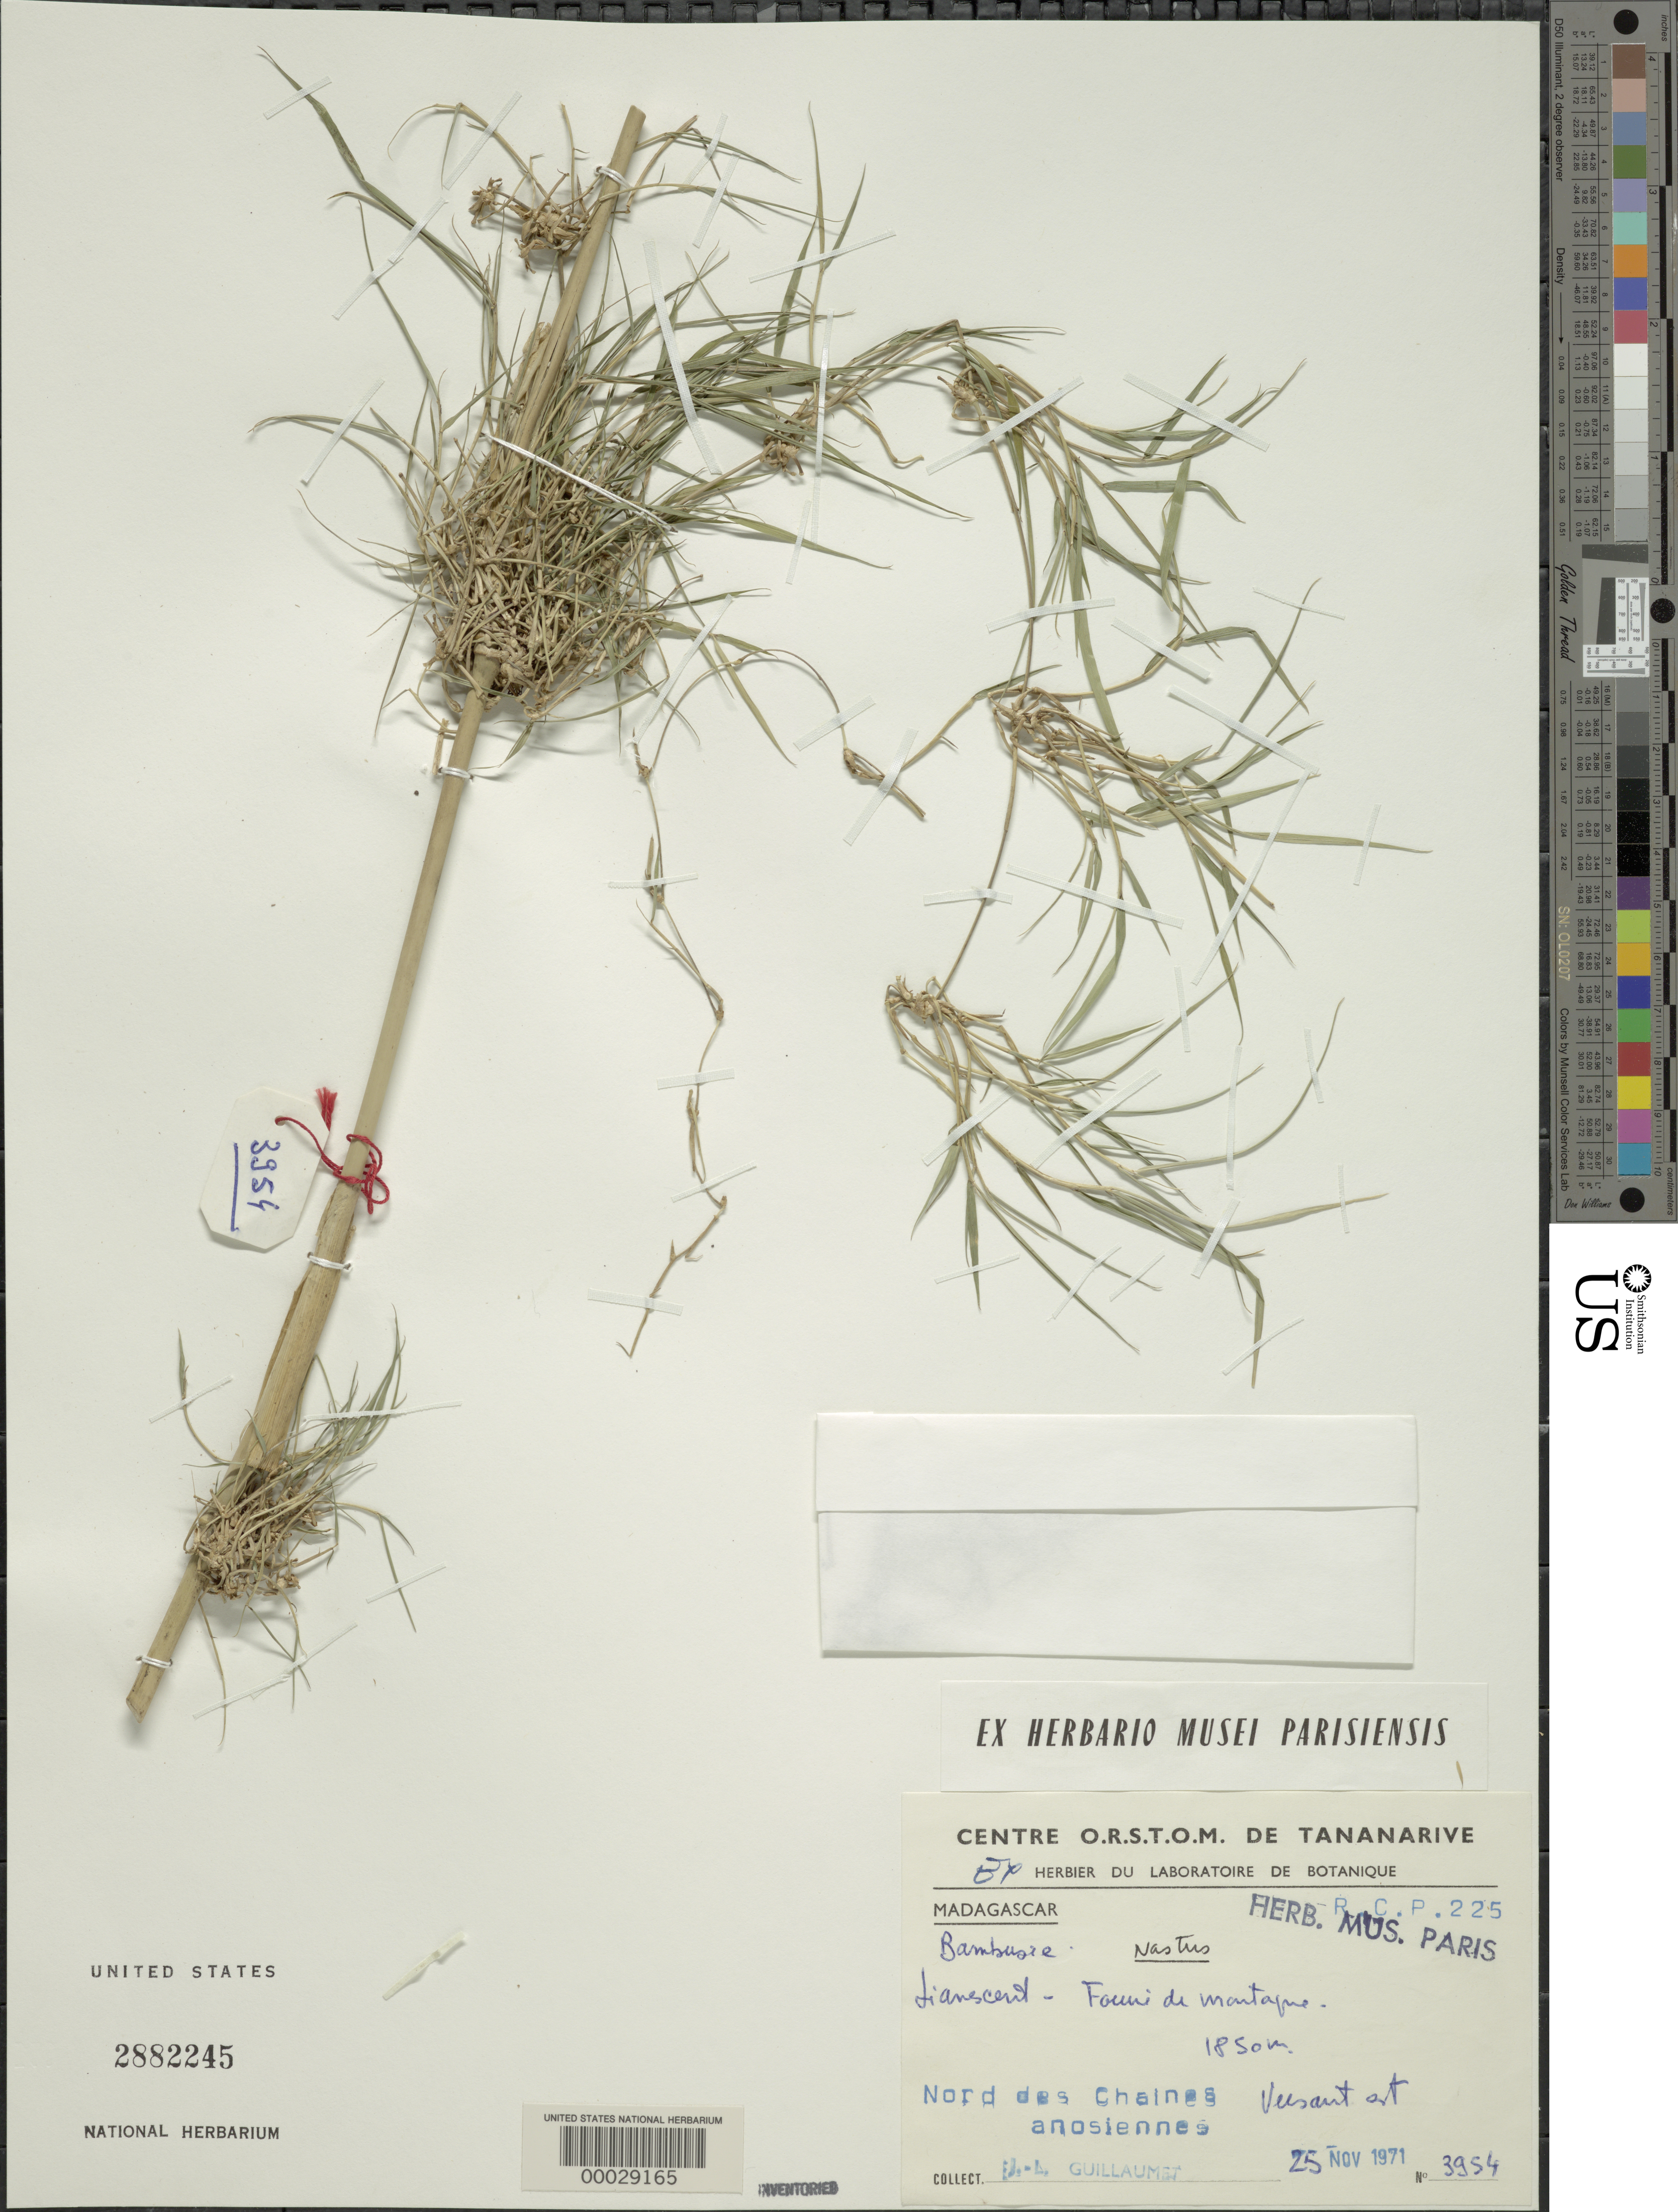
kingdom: Plantae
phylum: Tracheophyta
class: Liliopsida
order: Poales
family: Poaceae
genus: Nastus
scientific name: Nastus sp.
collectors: J. Guillaumet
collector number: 3954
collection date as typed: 25 Nov 1971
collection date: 1971-11-25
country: Madagascar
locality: Nord des chaines anosiennes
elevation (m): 1850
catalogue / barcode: US 2882245